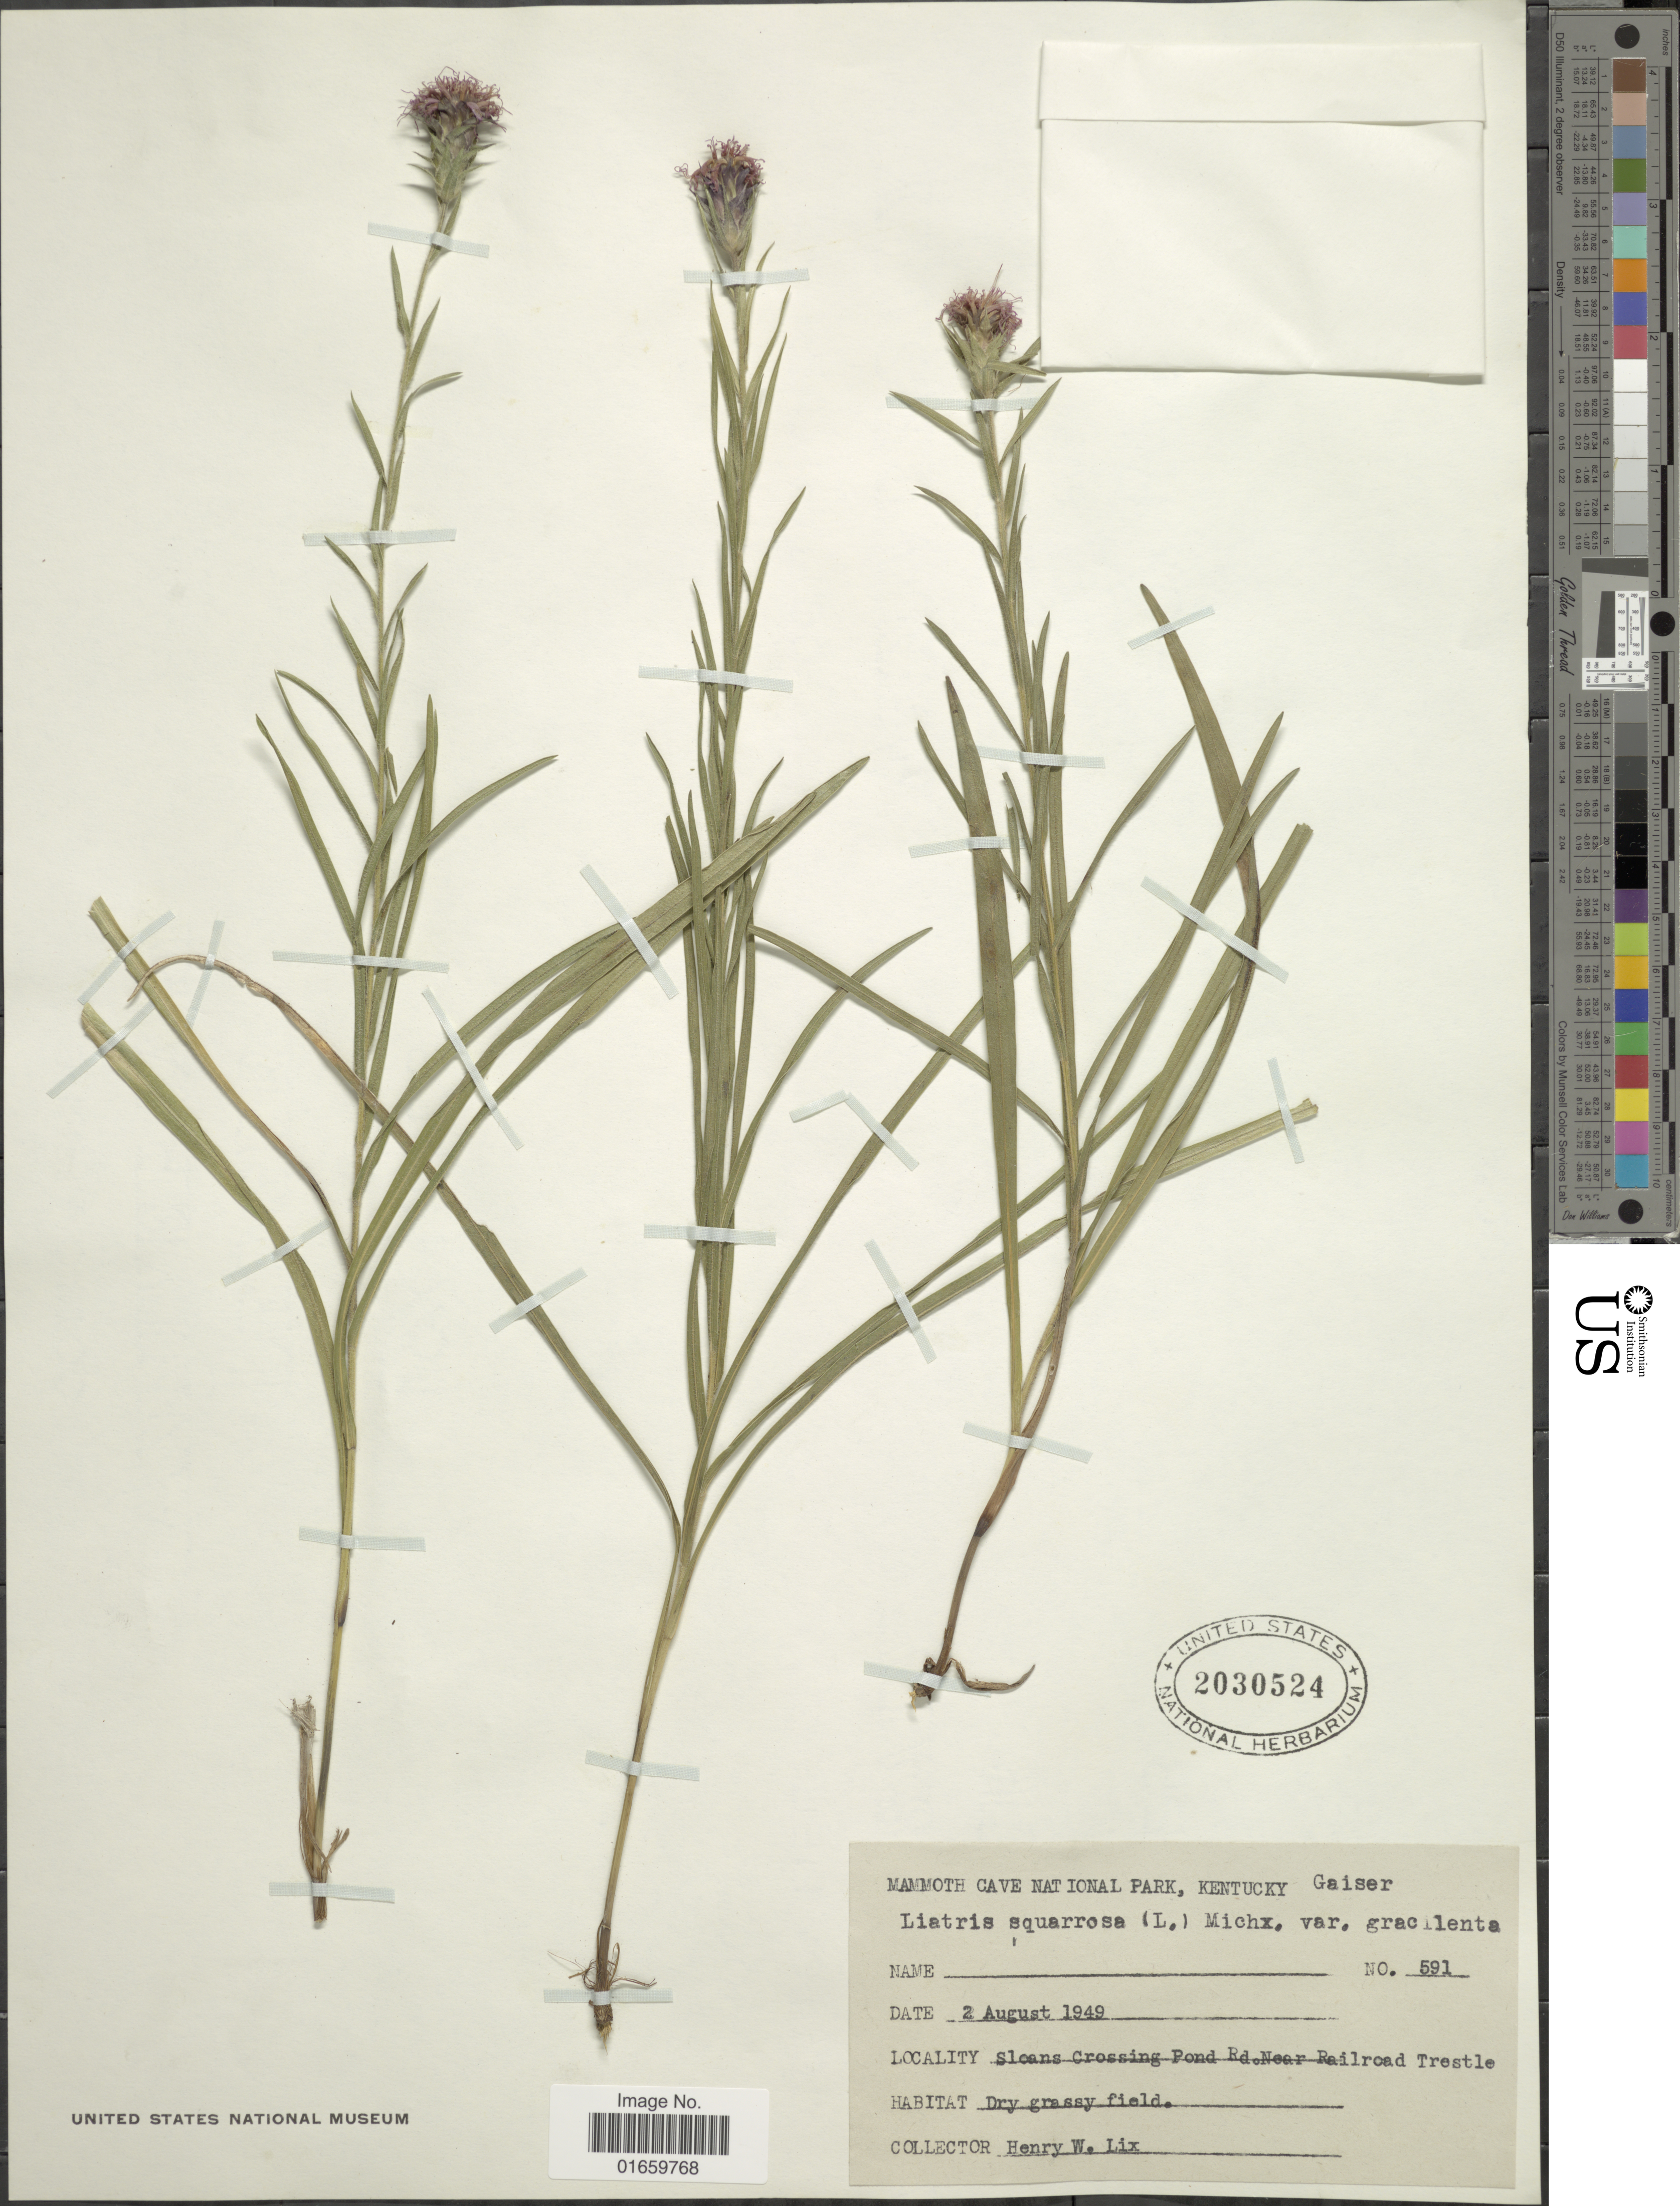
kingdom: Plantae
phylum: Tracheophyta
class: Magnoliopsida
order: Asterales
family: Asteraceae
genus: Liatris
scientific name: Liatris squarrosa var. gracilenta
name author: Gaiser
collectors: H. W. Lix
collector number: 591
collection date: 1949-08-02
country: United States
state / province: Kentucky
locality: Sloans Crossing Pond Rd., near Railroad Trestle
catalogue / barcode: US 2030524